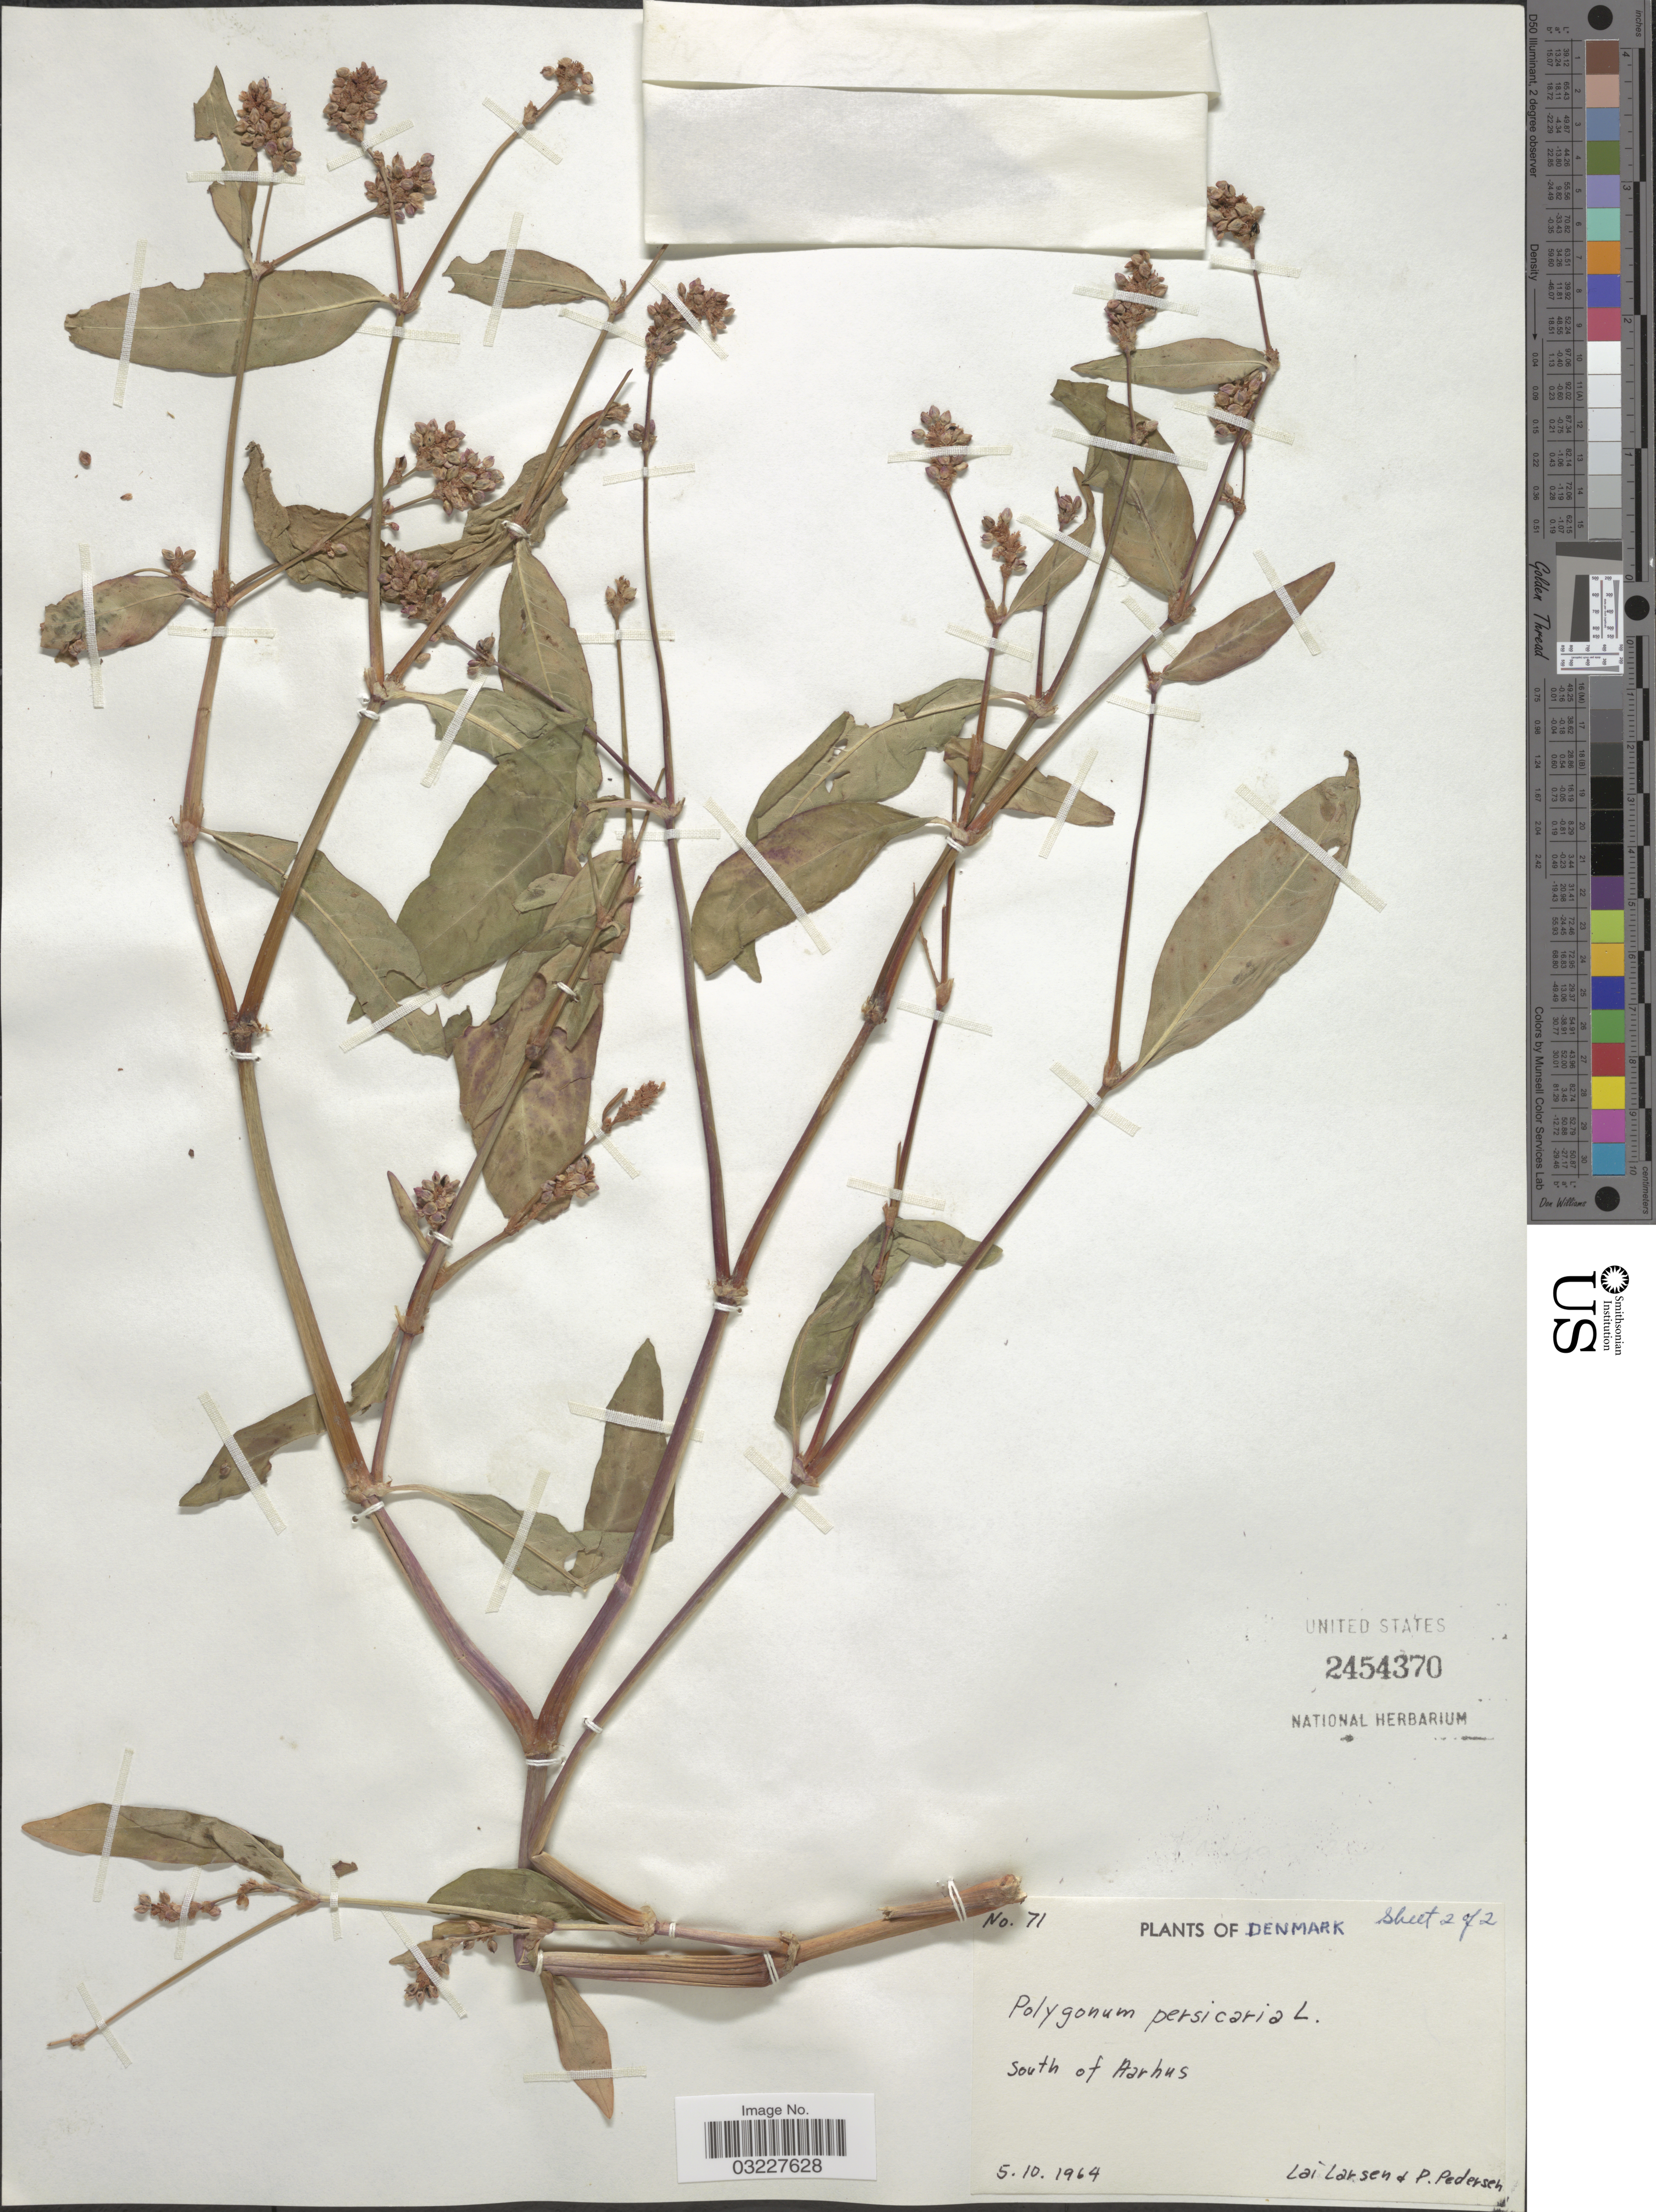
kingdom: Plantae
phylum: Tracheophyta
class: Magnoliopsida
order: Caryophyllales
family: Polygonaceae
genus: Polygonum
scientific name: Polygonum persicaria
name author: L.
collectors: L. Larsen & P. Pedersen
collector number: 71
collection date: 1964-10-05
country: Denmark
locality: South of Aarhus.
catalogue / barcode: US 2454370